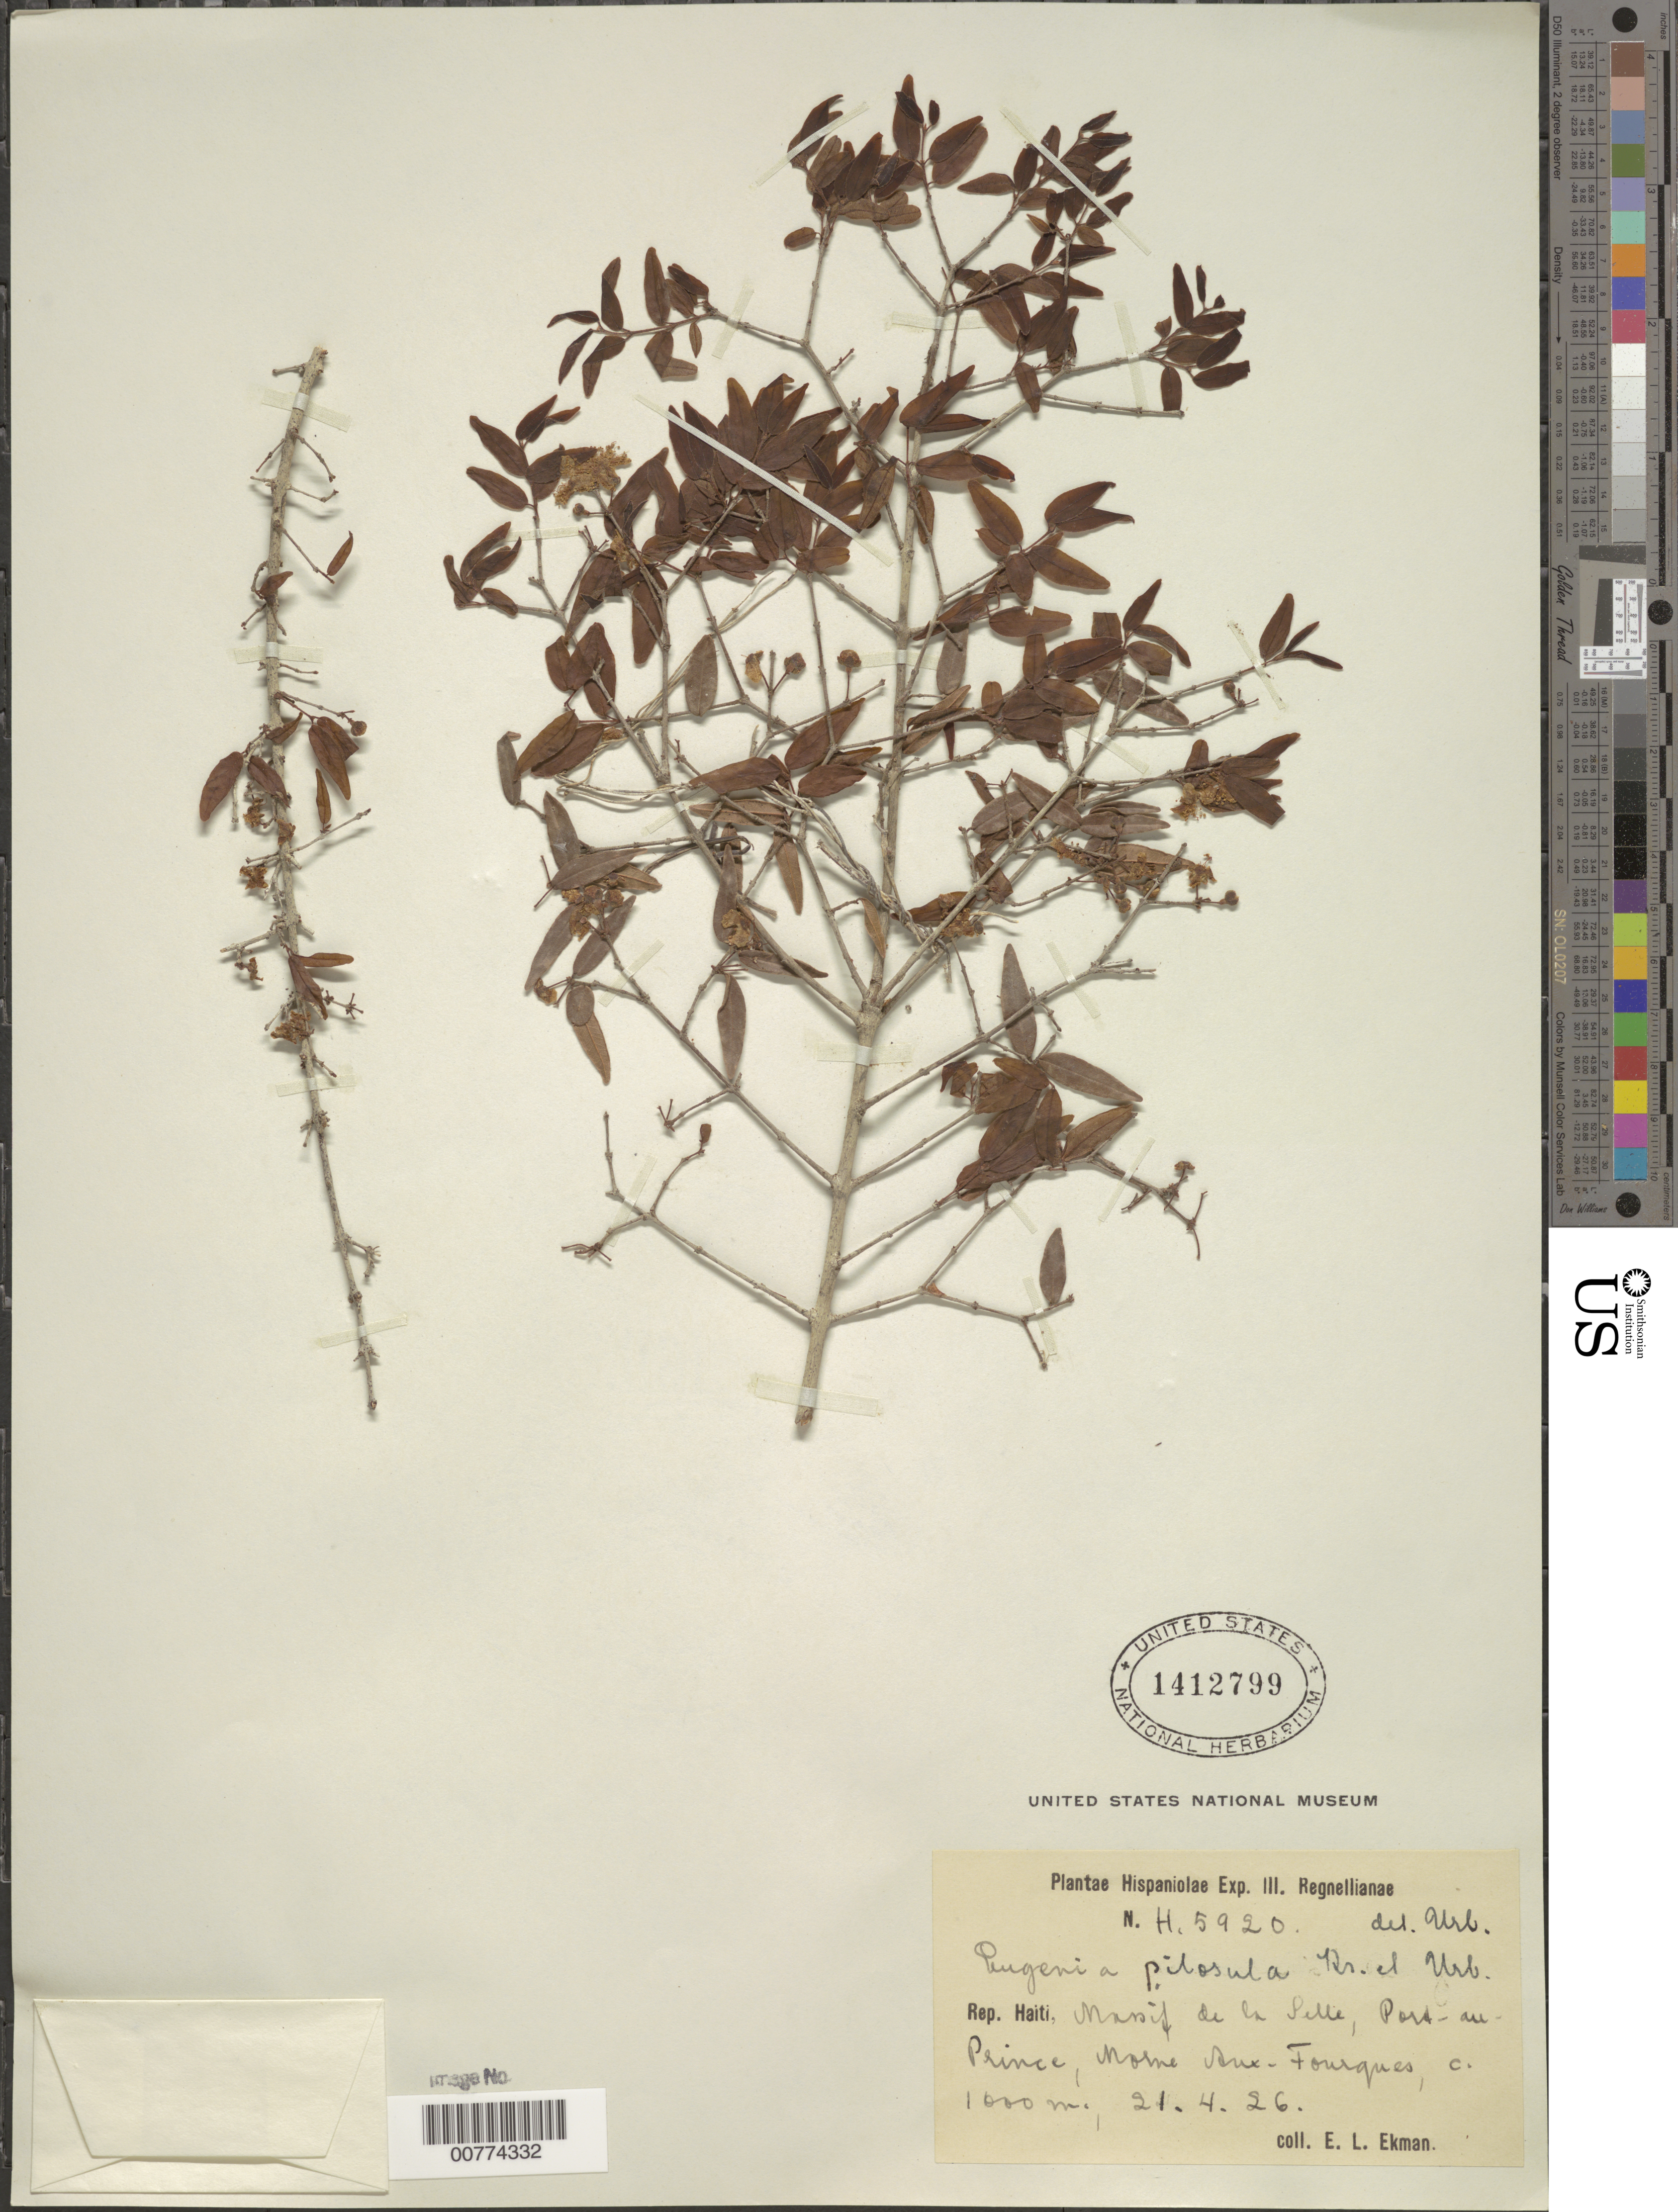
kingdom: Plantae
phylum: Tracheophyta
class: Magnoliopsida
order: Myrtales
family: Myrtaceae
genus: Eugenia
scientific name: Eugenia pilosula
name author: Krug & Urb.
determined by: Urban, Ignatz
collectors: E. L. Ekman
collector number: H 5920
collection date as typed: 21 Apr 1926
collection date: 1926-04-21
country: Haiti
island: Hispaniola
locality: Massif de la Selle, Port-au-Prince, Morne Aux-Fourques.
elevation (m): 1000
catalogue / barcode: US 1412799